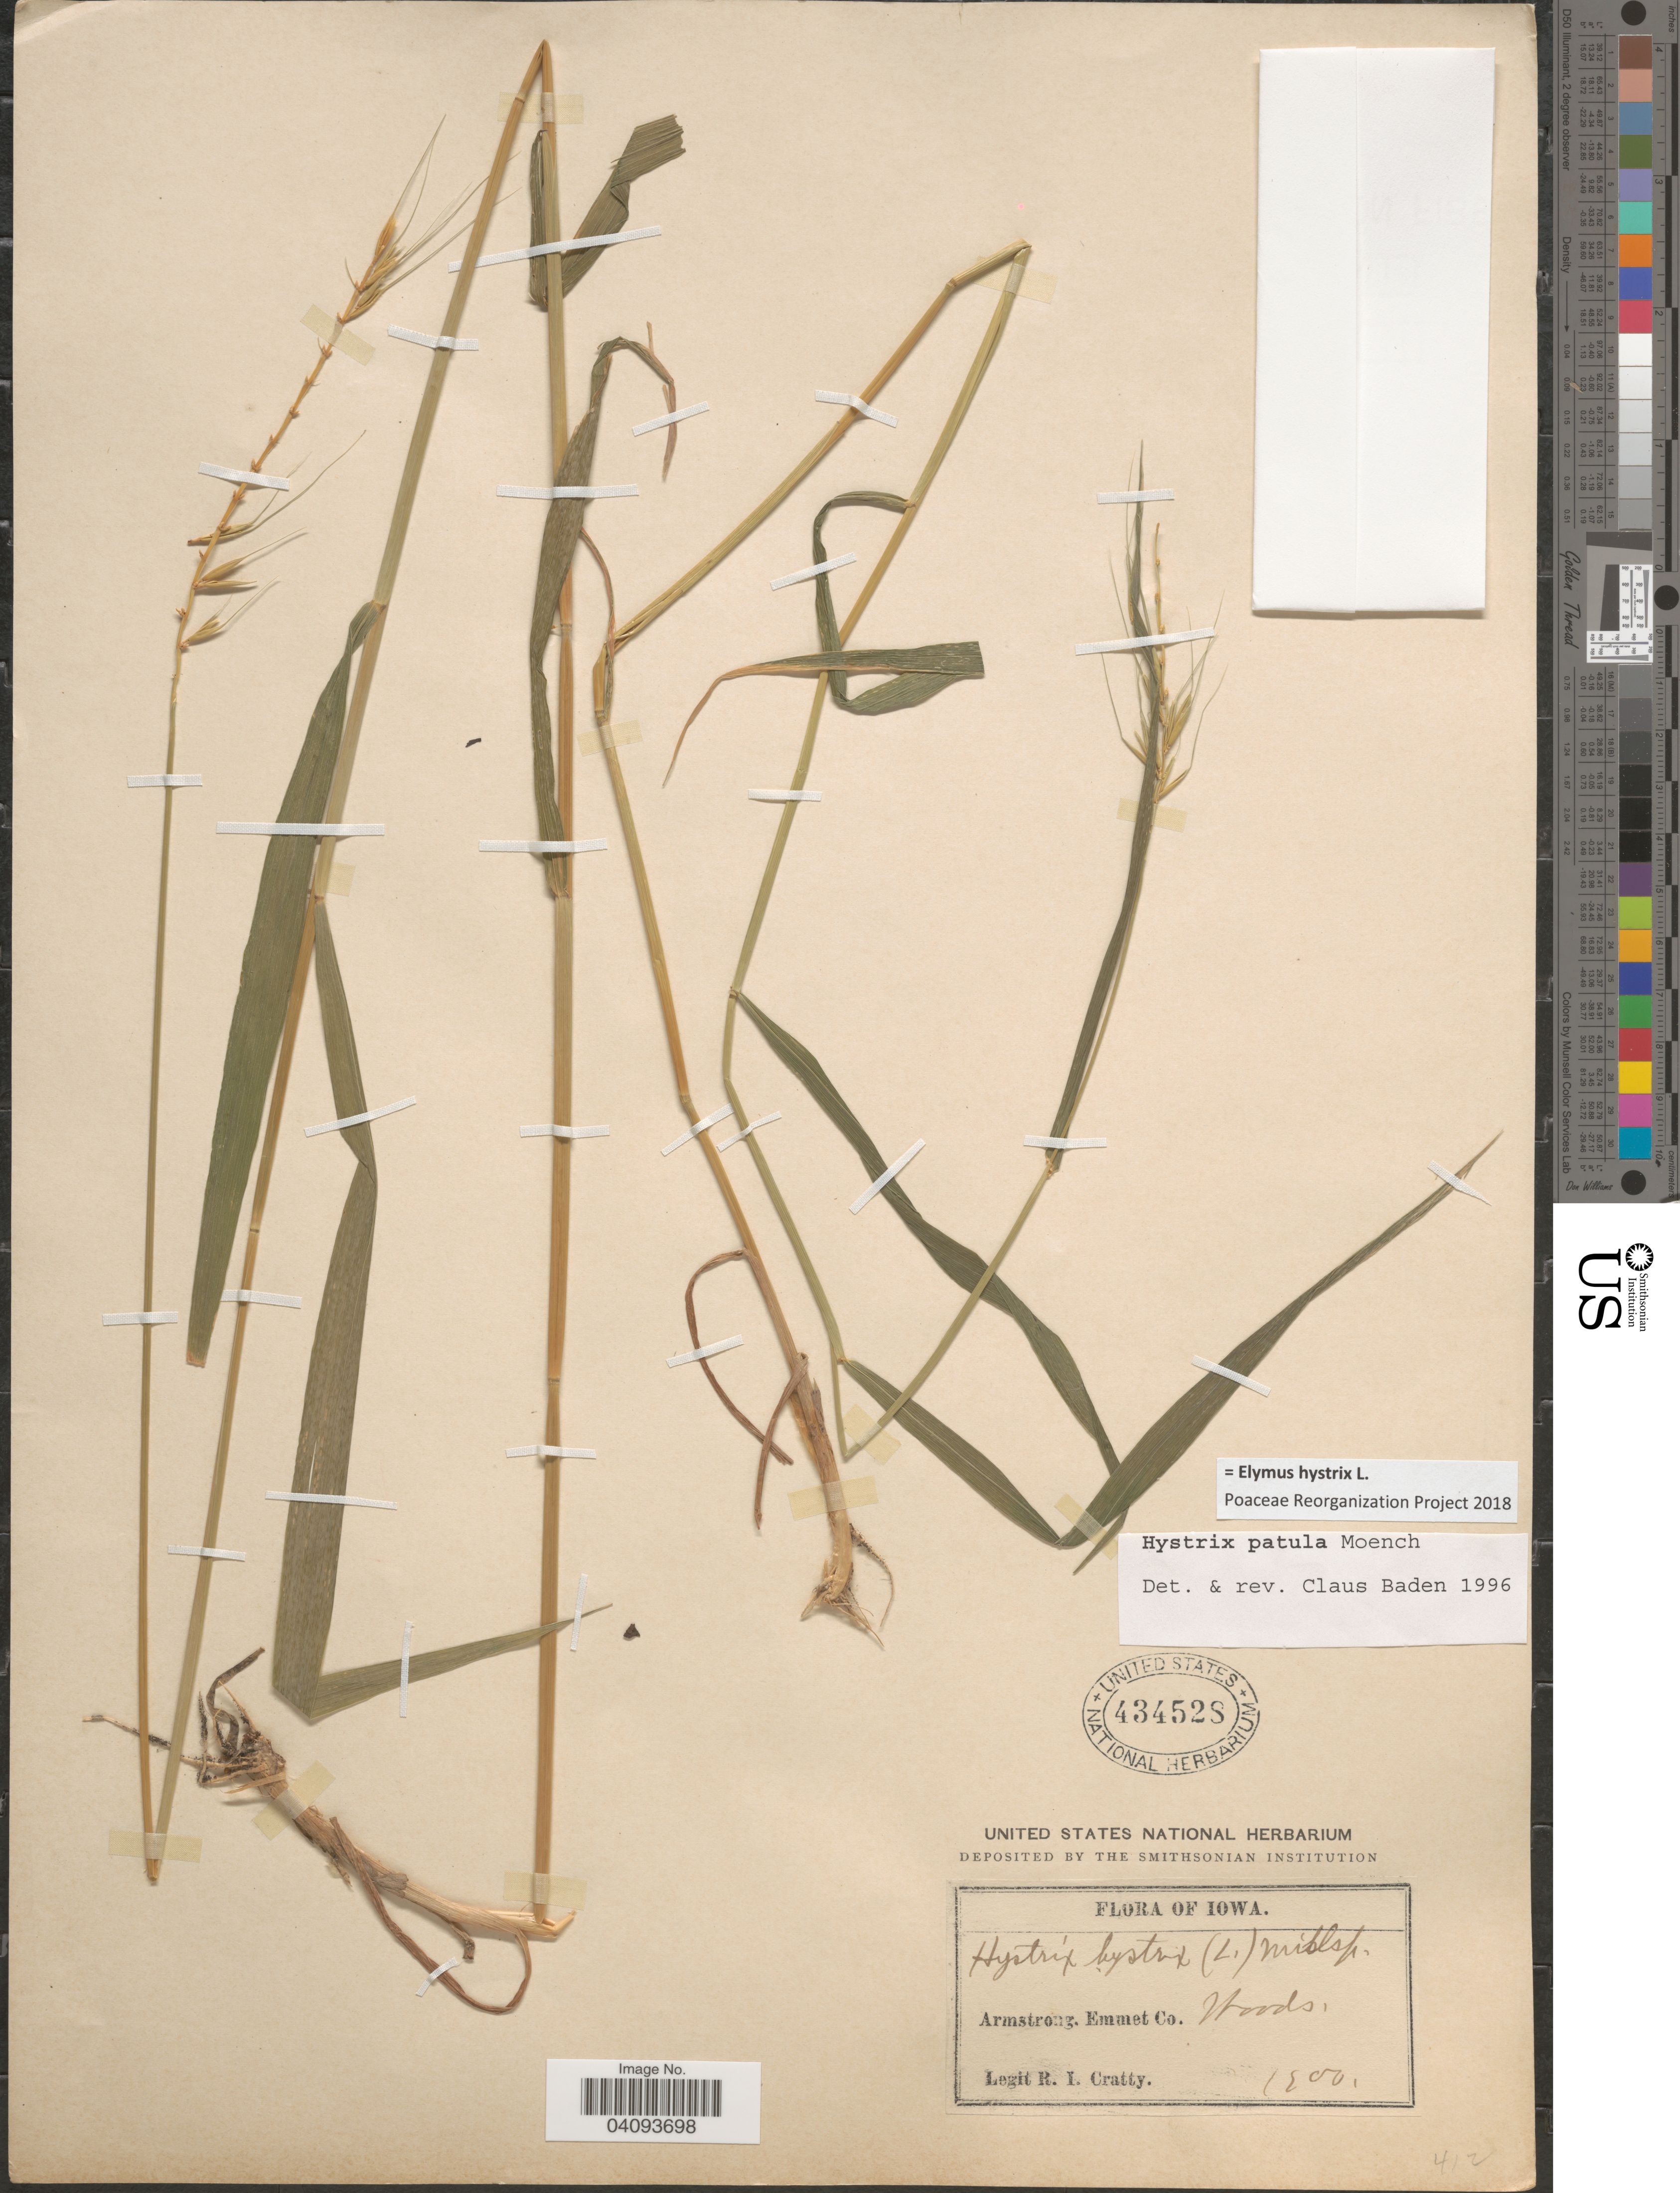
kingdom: Plantae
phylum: Tracheophyta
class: Liliopsida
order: Poales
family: Poaceae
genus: Elymus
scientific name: Elymus hystrix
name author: L.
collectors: R. Cratty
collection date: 1900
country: United States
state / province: Iowa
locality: Armstrong. Emmet Co.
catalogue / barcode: US 434528